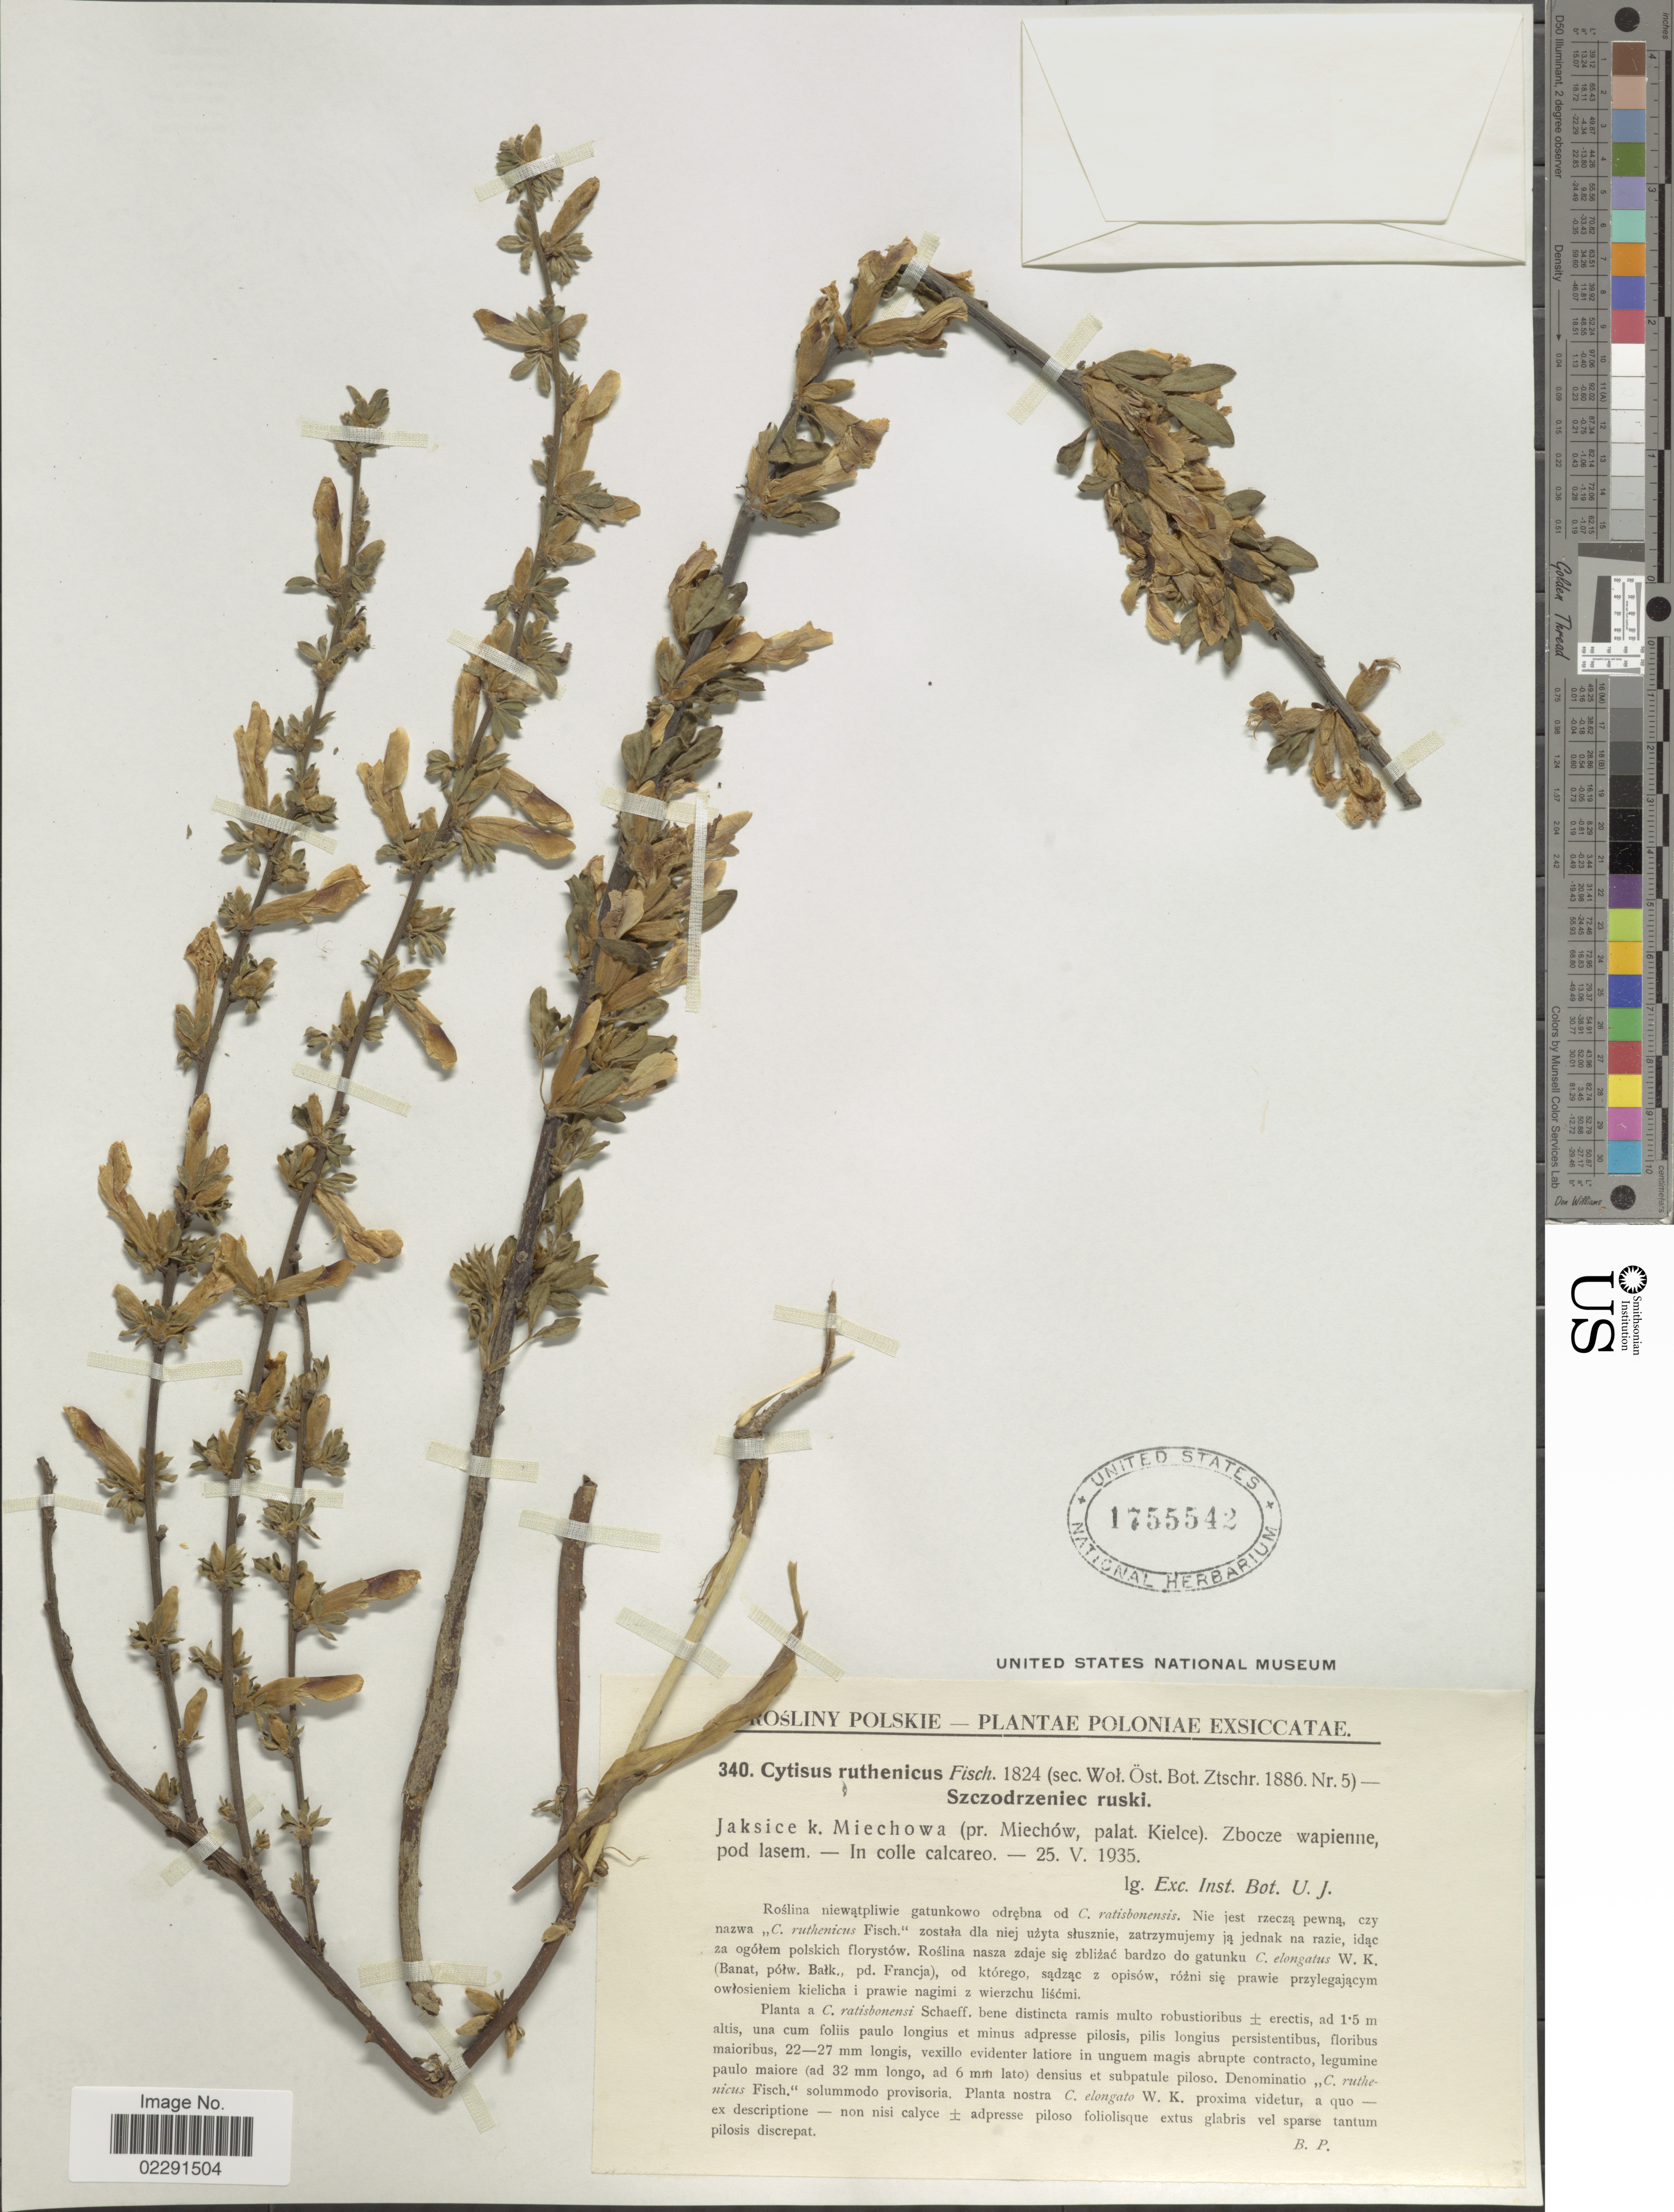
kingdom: Plantae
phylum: Tracheophyta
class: Magnoliopsida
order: Fabales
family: Fabaceae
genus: Cytisus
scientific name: Cytisus ruthenicus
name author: Wol.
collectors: Exch. Inst. Bot. U.J.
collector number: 340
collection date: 1935-05-25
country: Poland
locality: Poloniae Exsiccatae, Jaksice k. Miechowa (Pr. Miechow, palat. Kielce), Zbozce wapienne, pod lasem.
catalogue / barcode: US 1755542